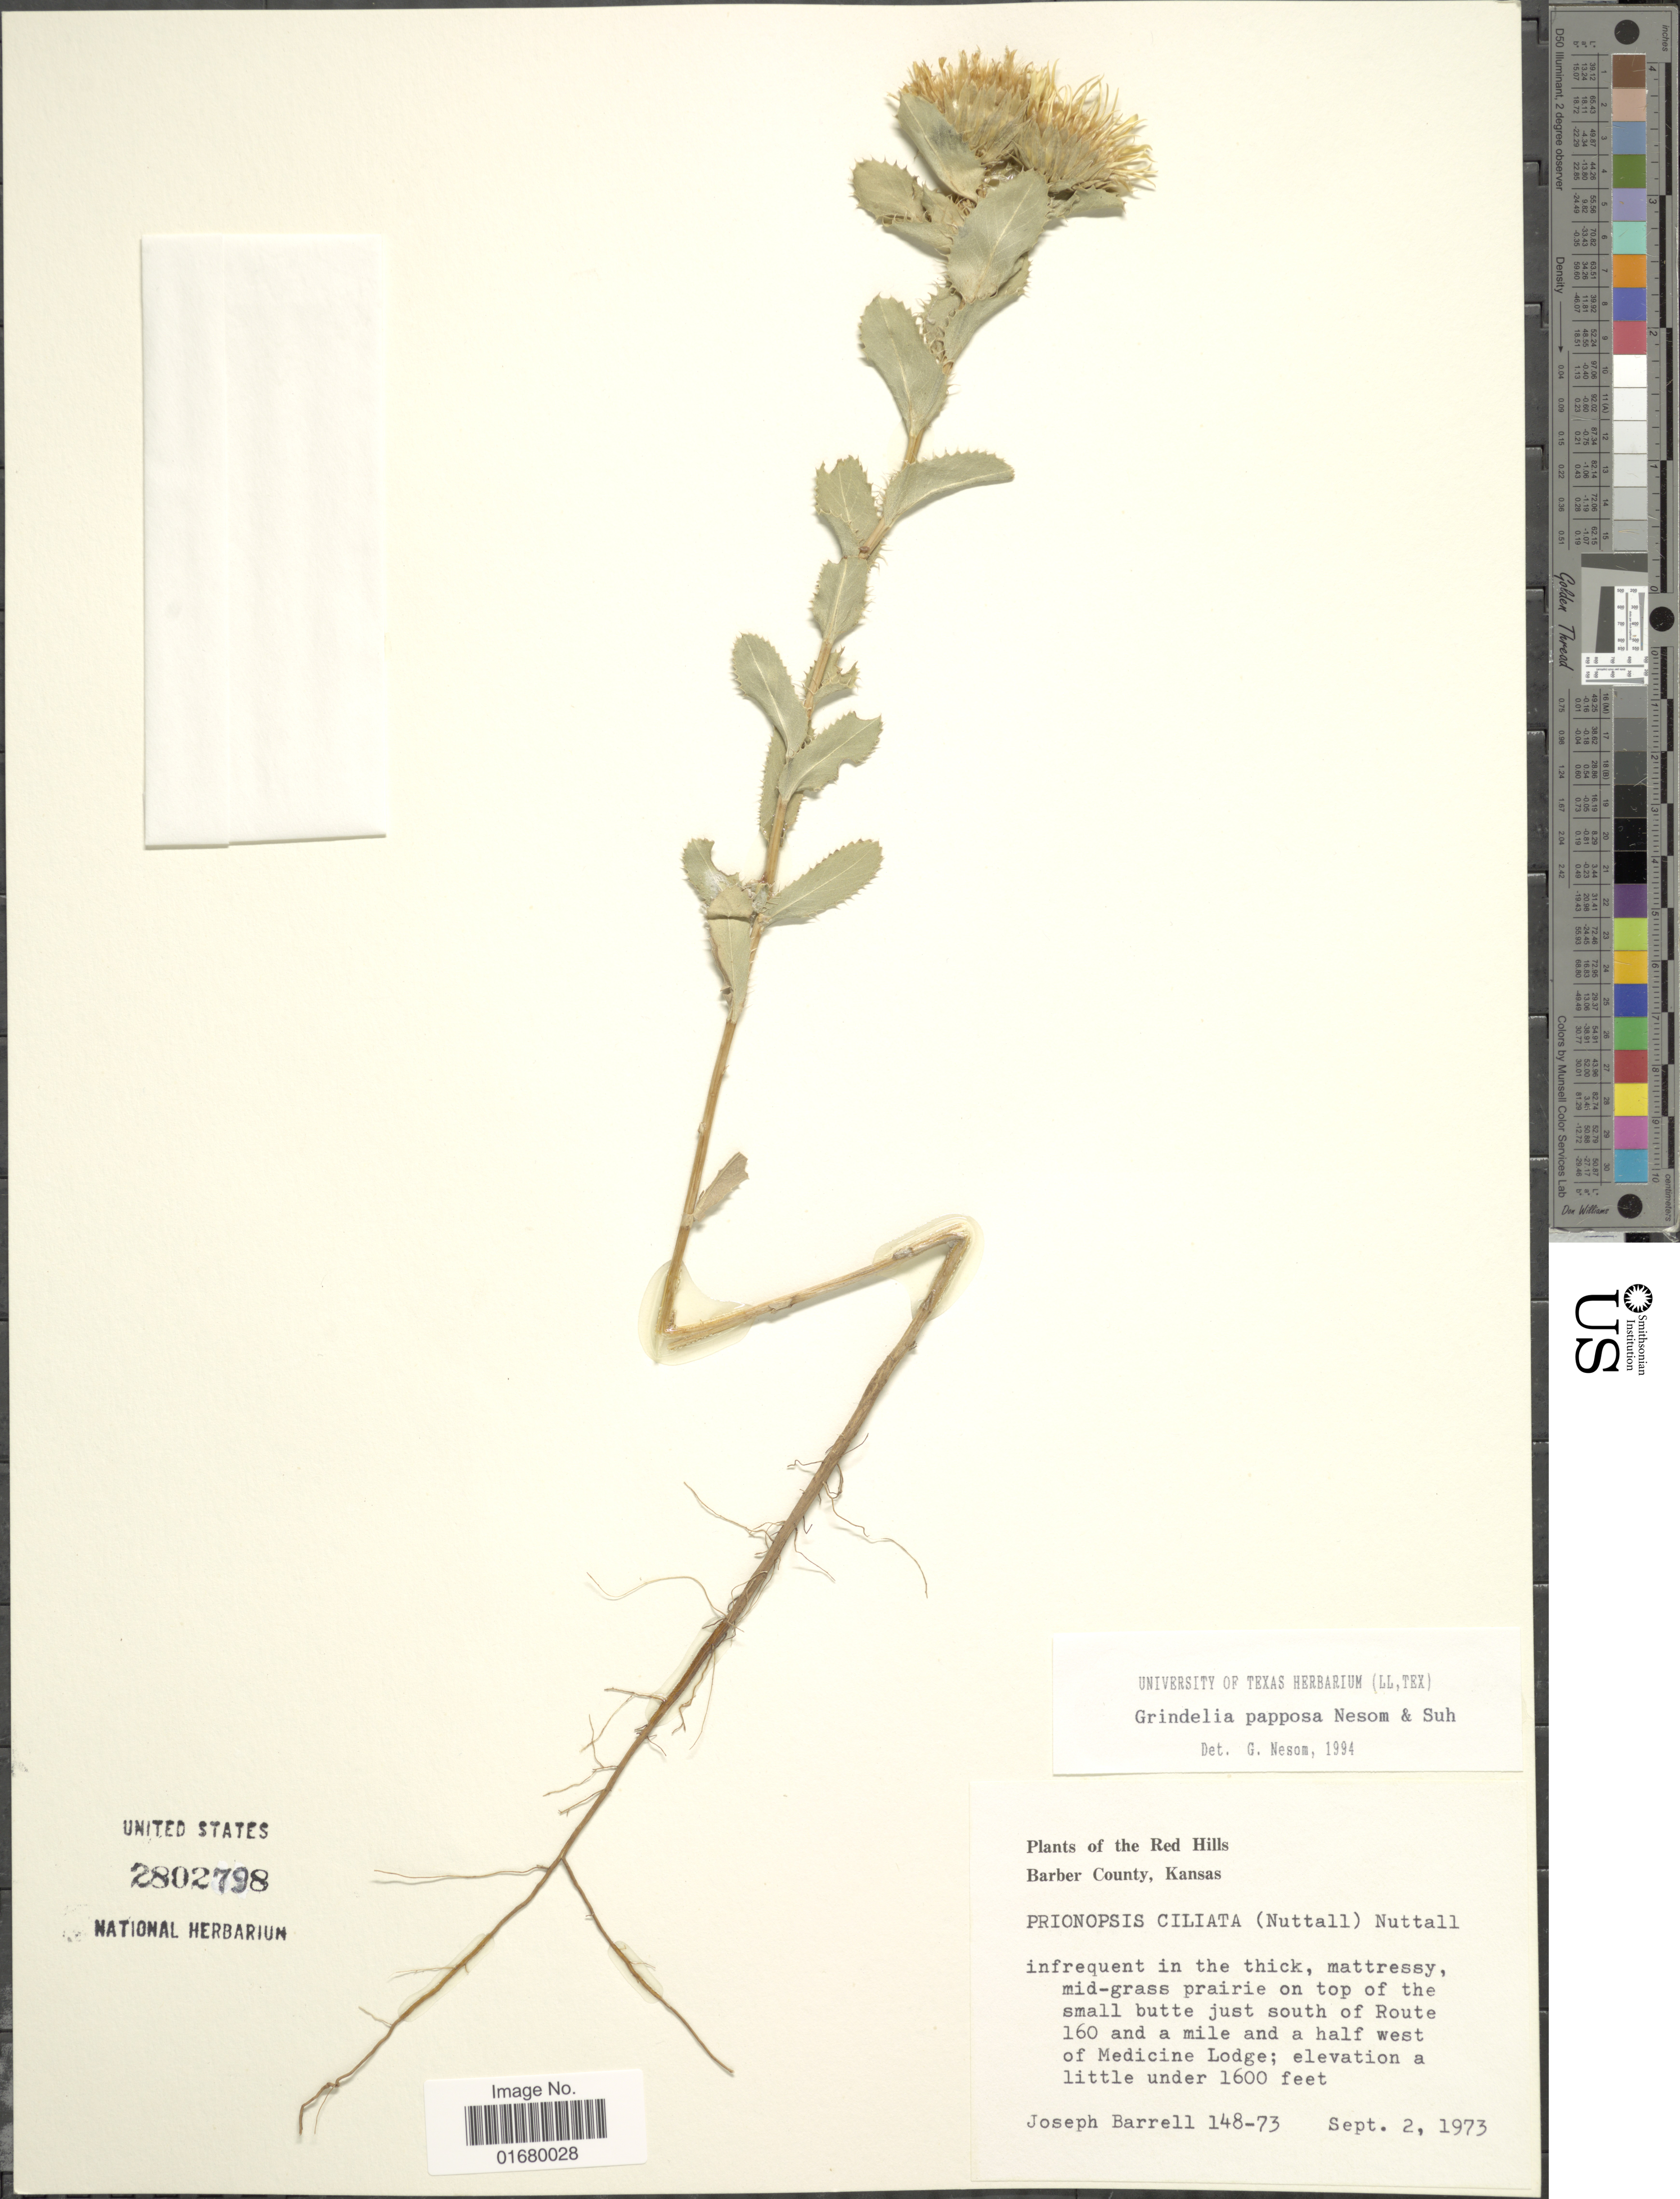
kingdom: Plantae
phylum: Tracheophyta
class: Magnoliopsida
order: Asterales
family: Asteraceae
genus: Grindelia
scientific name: Grindelia papposa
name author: G.L. Nesom & Suh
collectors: J. Barrell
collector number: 148-73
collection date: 1973-09-02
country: United States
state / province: Kansas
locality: The Red Hills, Barber County, just south of Route 160 and a mile and a half west of Medicine Lodge.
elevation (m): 488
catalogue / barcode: US 2802798